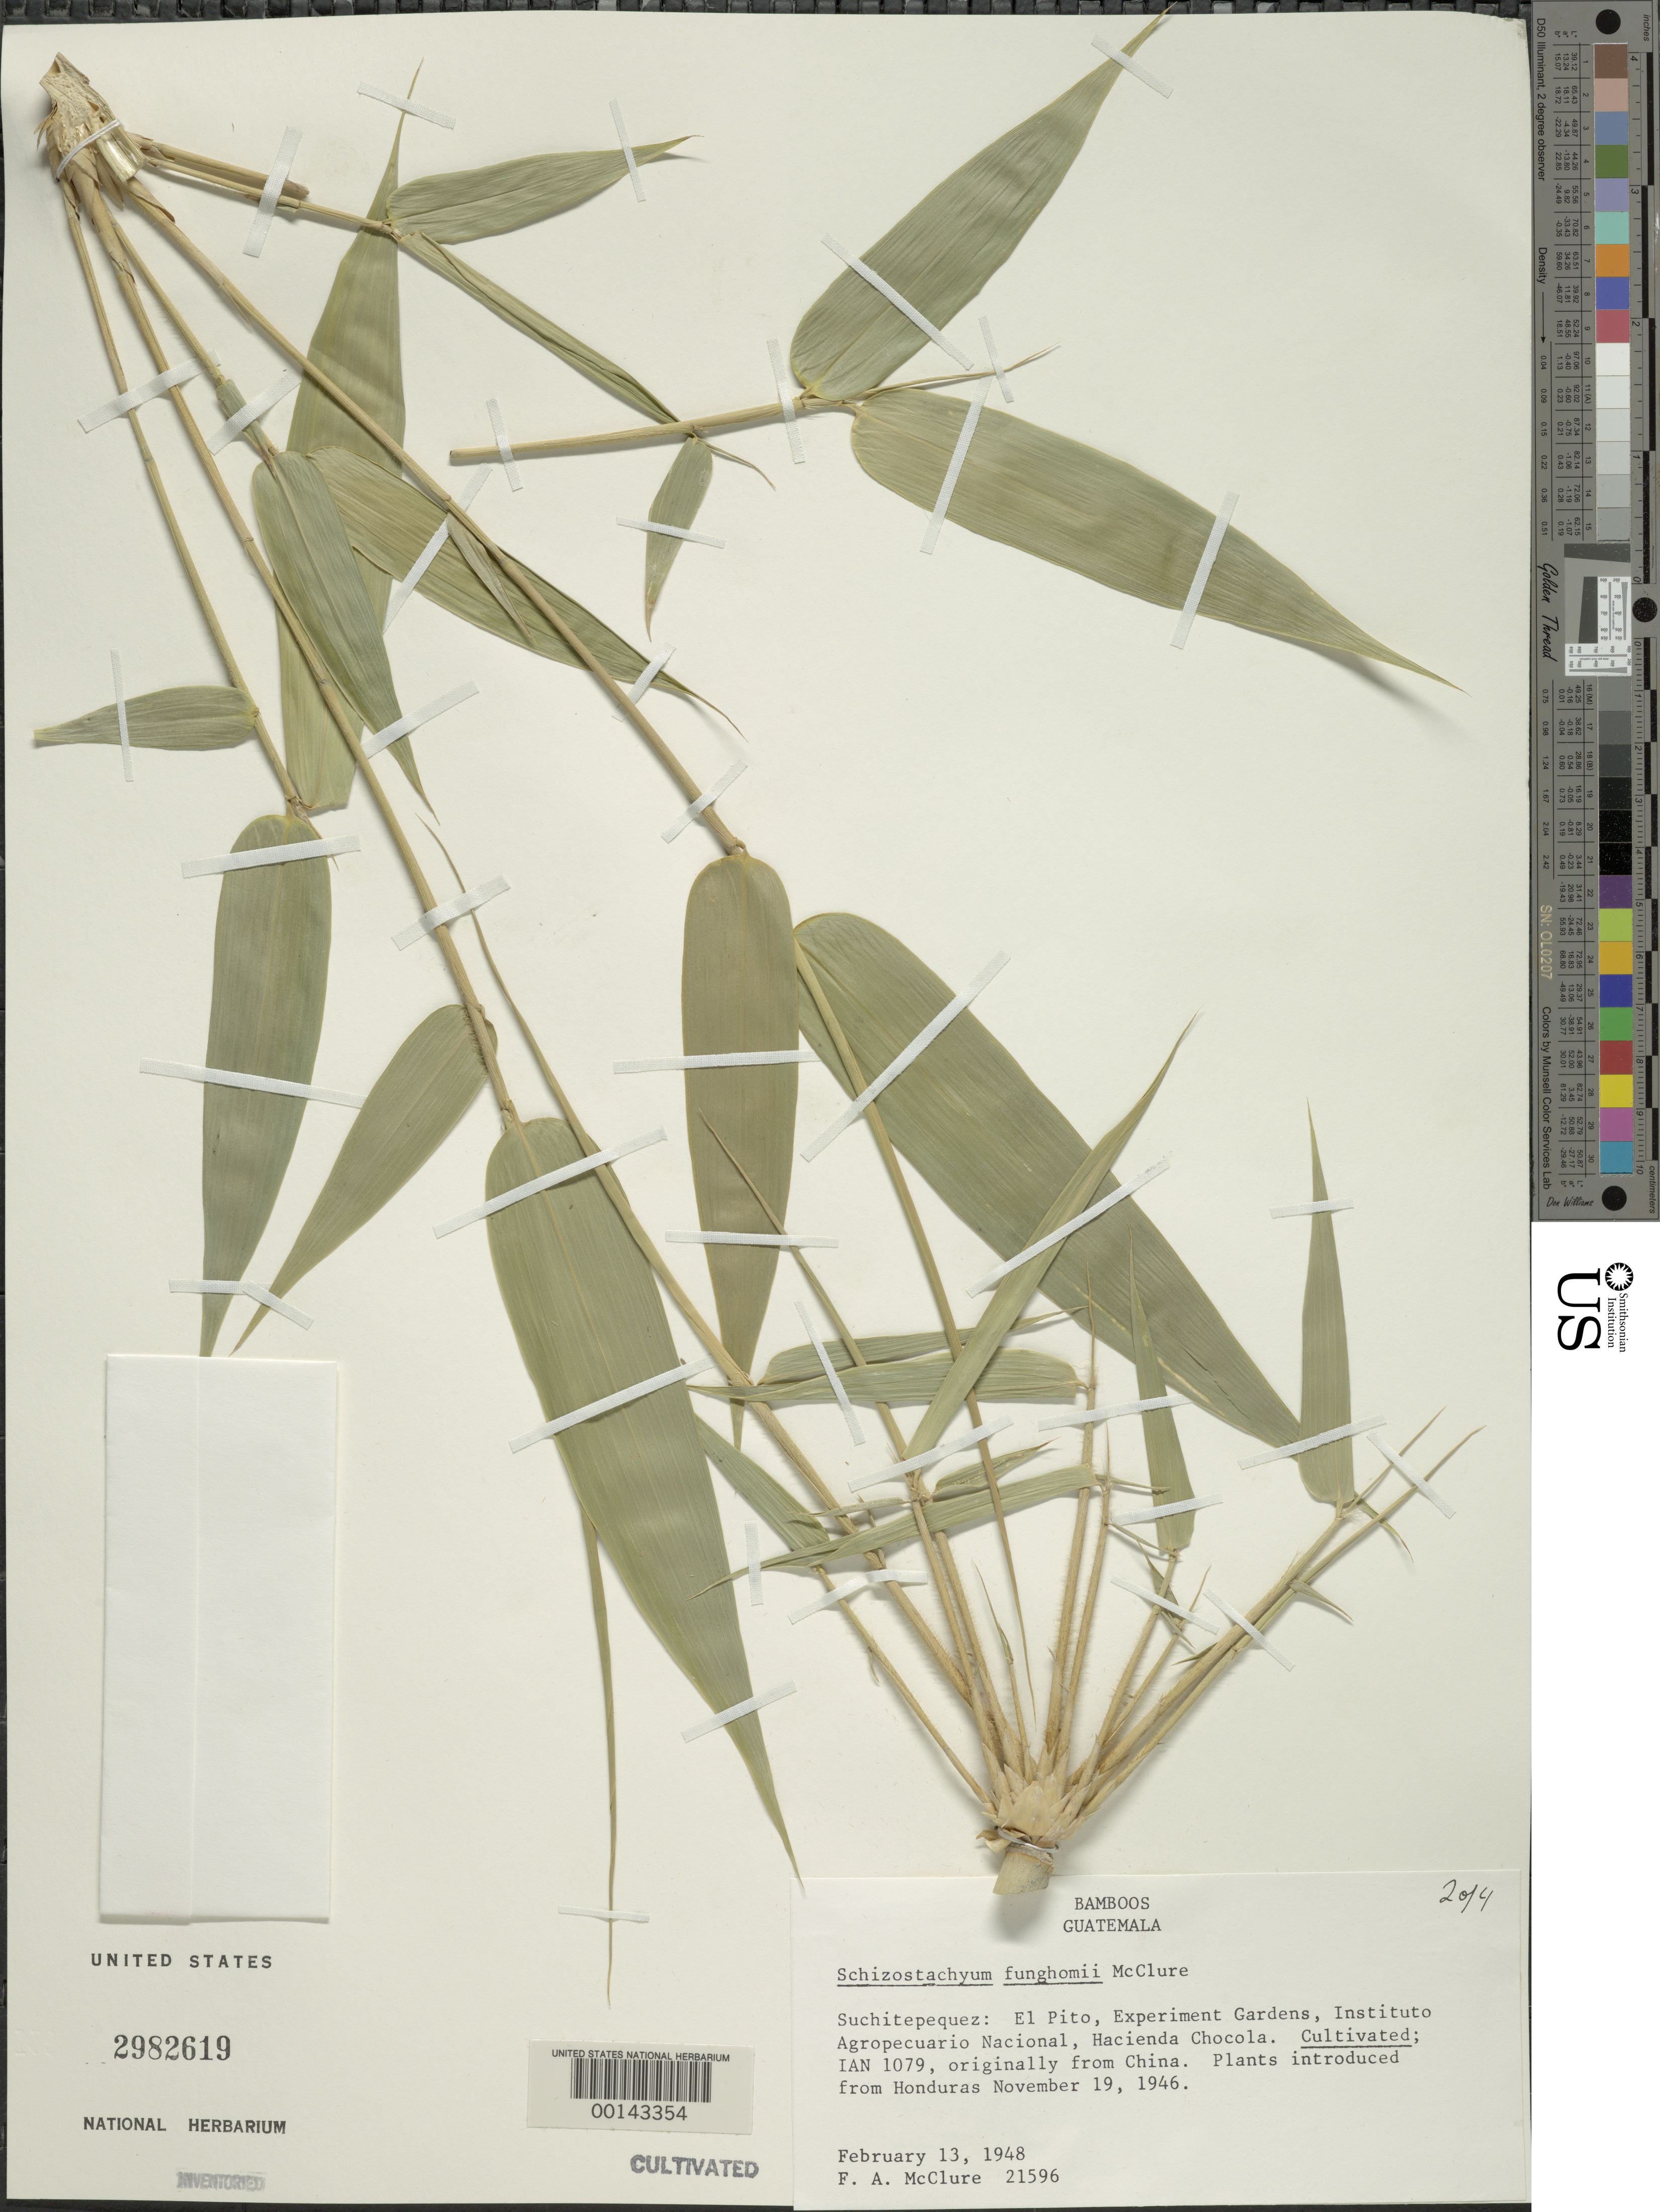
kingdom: Plantae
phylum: Tracheophyta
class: Liliopsida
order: Poales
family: Poaceae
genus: Schizostachyum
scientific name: Schizostachyum funghomii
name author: McClure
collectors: F. A. McClure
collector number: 21596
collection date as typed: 13 Feb 1948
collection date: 1948-02-13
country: Guatemala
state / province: Suchitepéquez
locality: El Pito, Instituto Agropecuario Nacional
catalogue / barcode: US 2982619